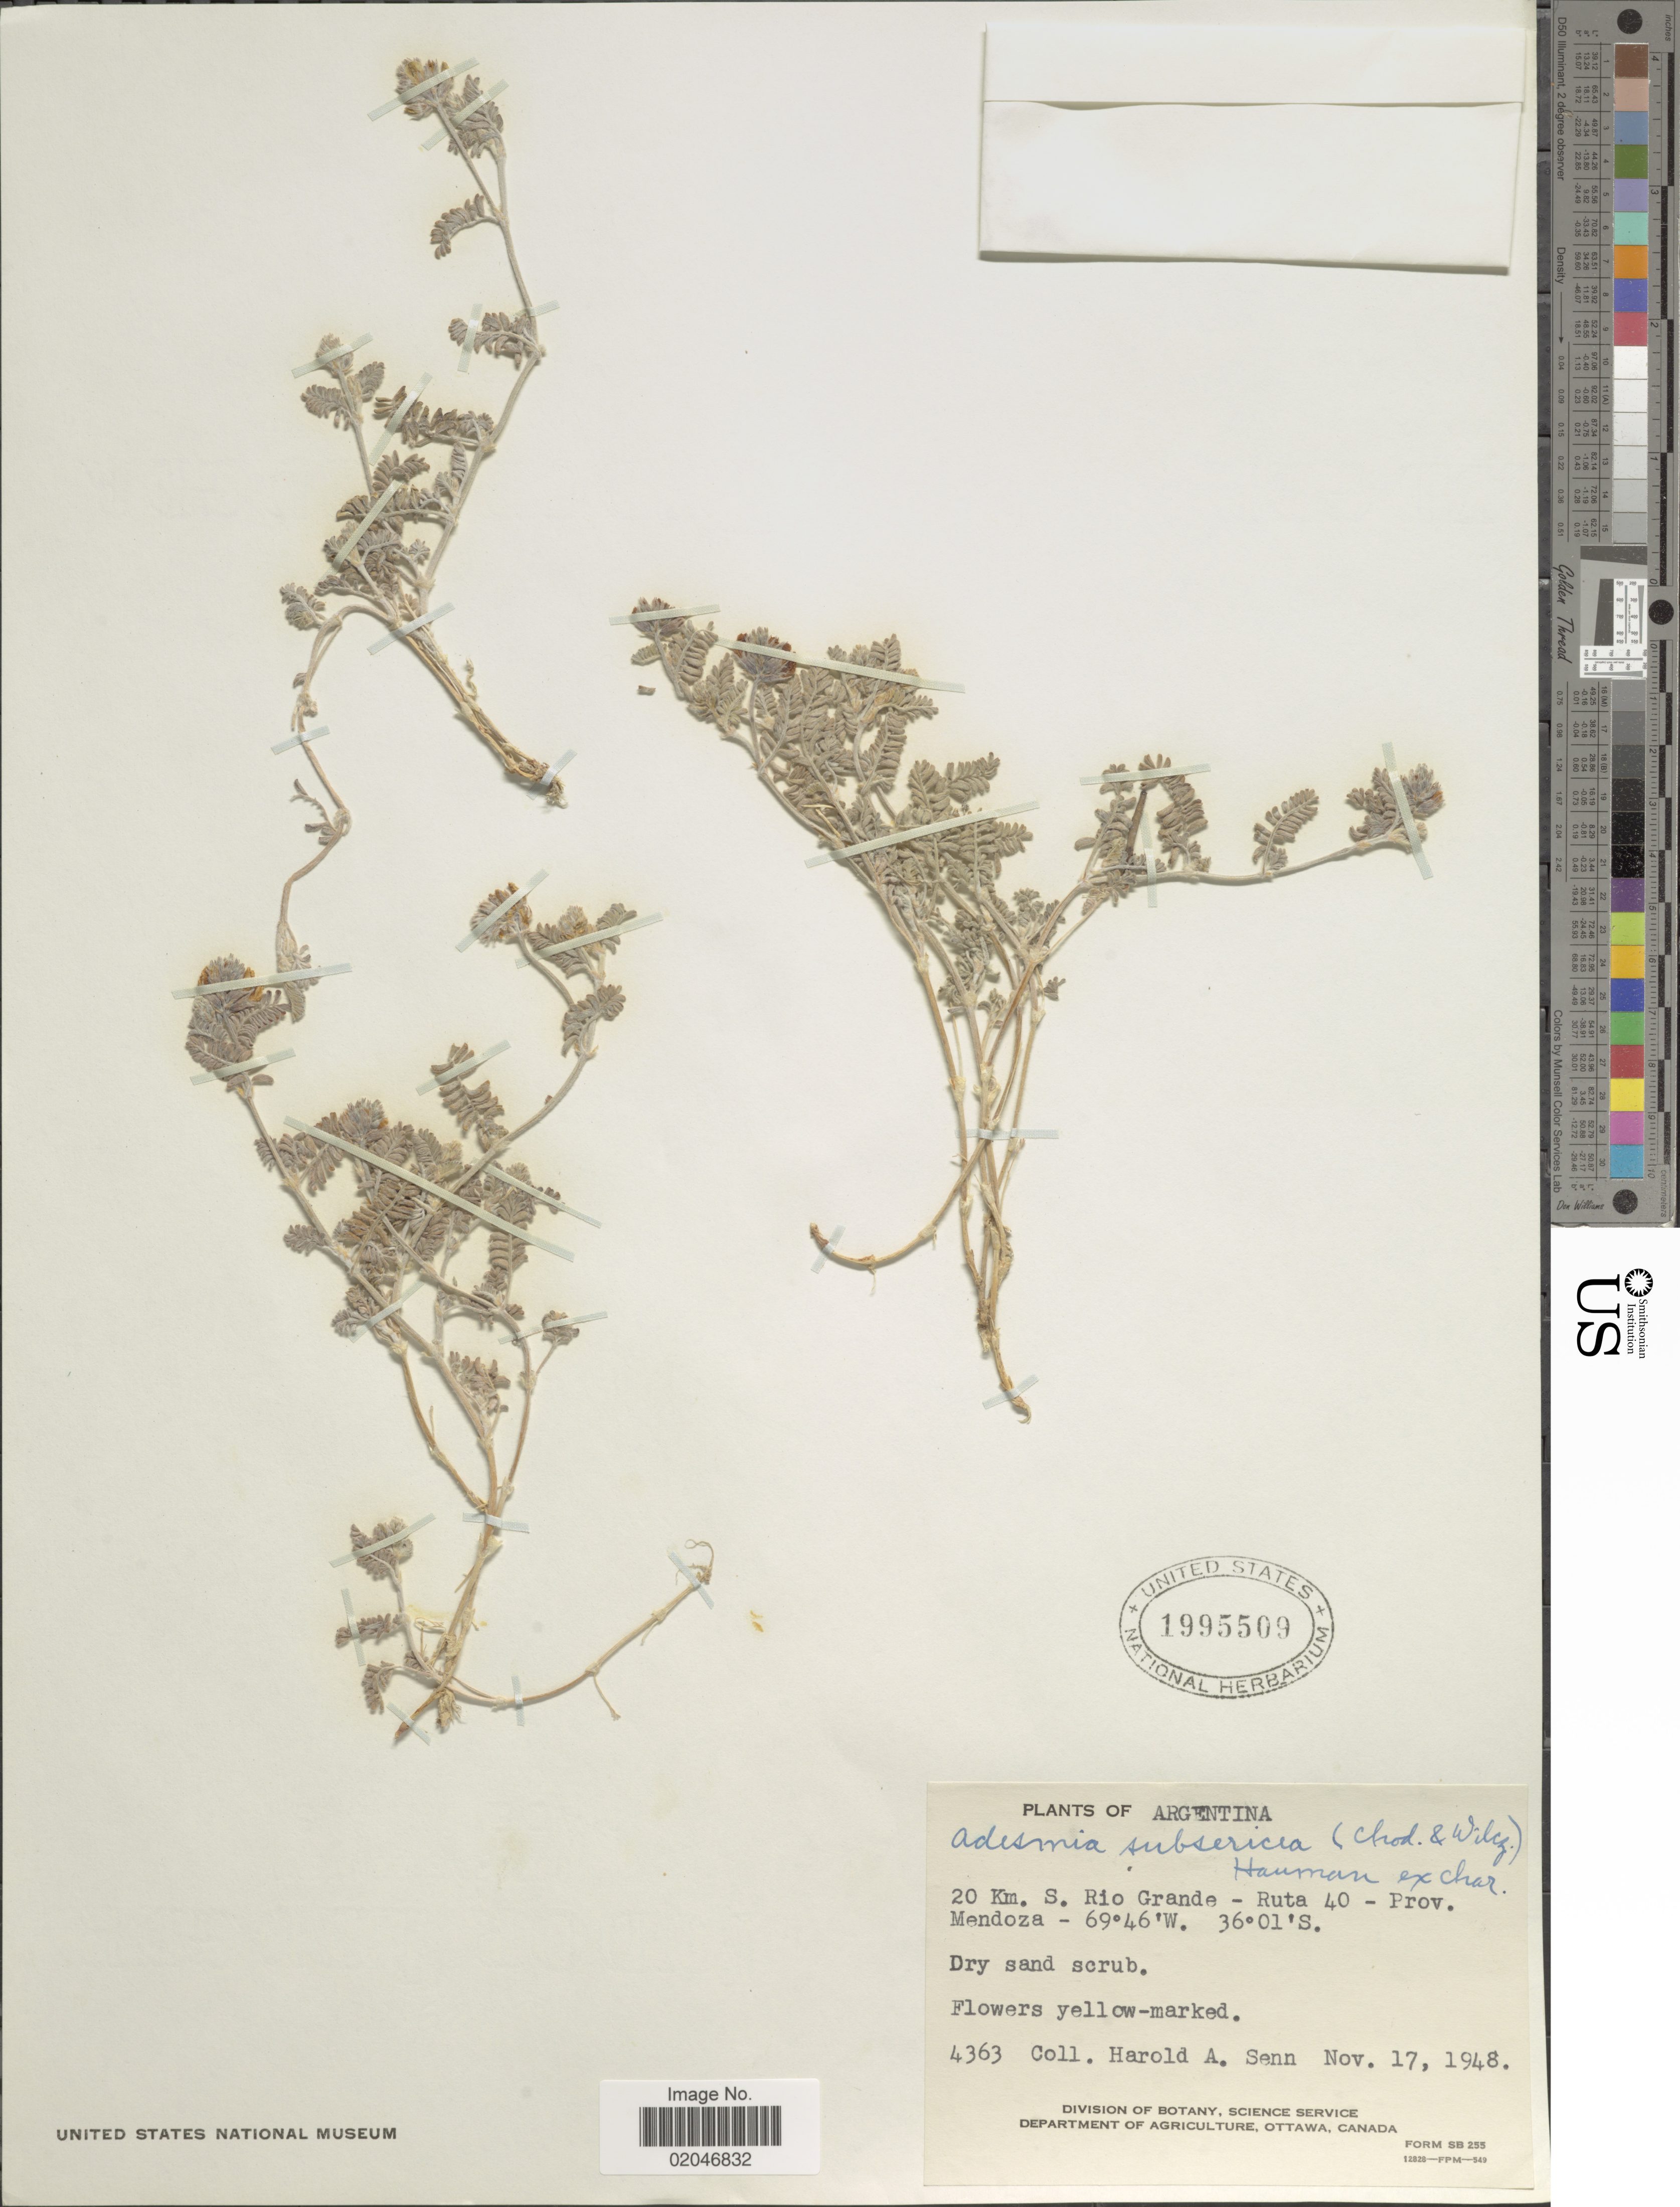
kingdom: Plantae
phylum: Tracheophyta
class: Magnoliopsida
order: Fabales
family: Fabaceae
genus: Adesmia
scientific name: Adesmia corymbosa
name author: Clos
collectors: H. Senn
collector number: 4363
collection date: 1948-11-17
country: Argentina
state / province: Mendoza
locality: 20 Km. S of Rio Grande - Ruta 40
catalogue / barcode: US 1995509